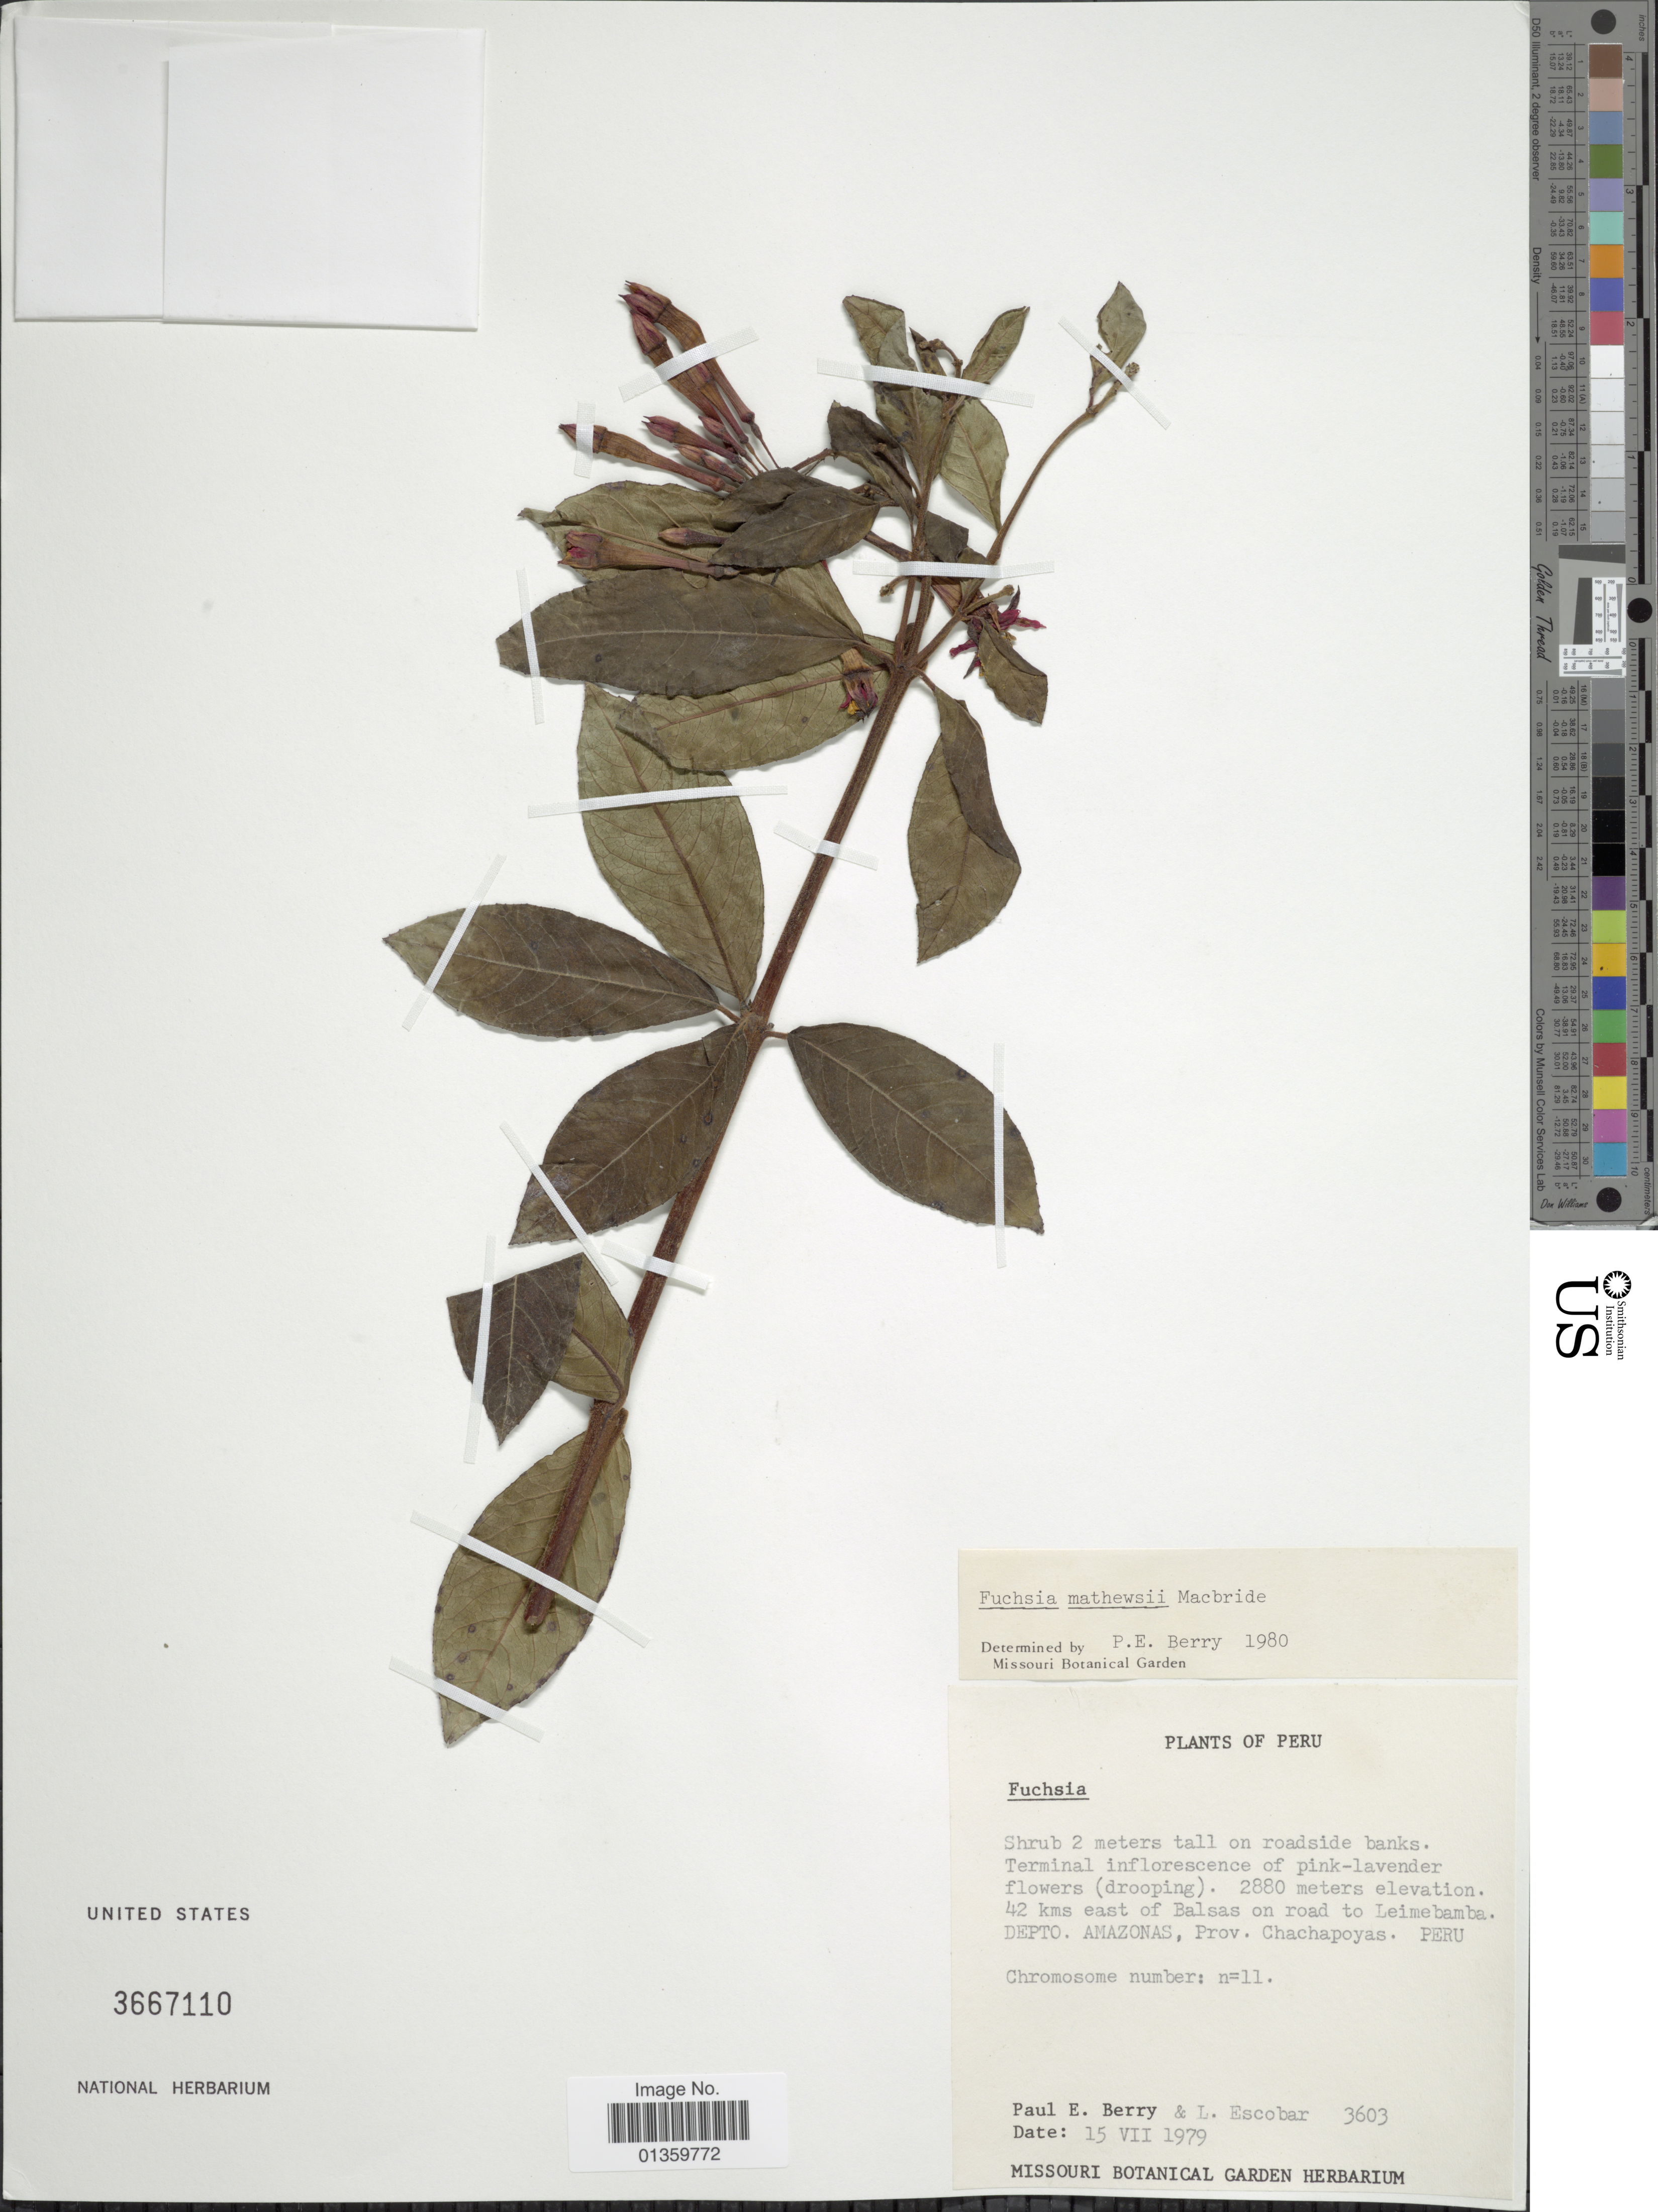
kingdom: Plantae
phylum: Tracheophyta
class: Magnoliopsida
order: Myrtales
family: Onagraceae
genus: Fuchsia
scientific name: Fuchsia mathewsii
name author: J.F. Macbr.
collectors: P. E. Berry & L. Escobar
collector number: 3603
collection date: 1979-07-15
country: Peru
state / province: Amazonas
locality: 42 kms east of Balsas on road to Leimebamba, Prov. Chachapoyas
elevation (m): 2880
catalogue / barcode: US 3667110